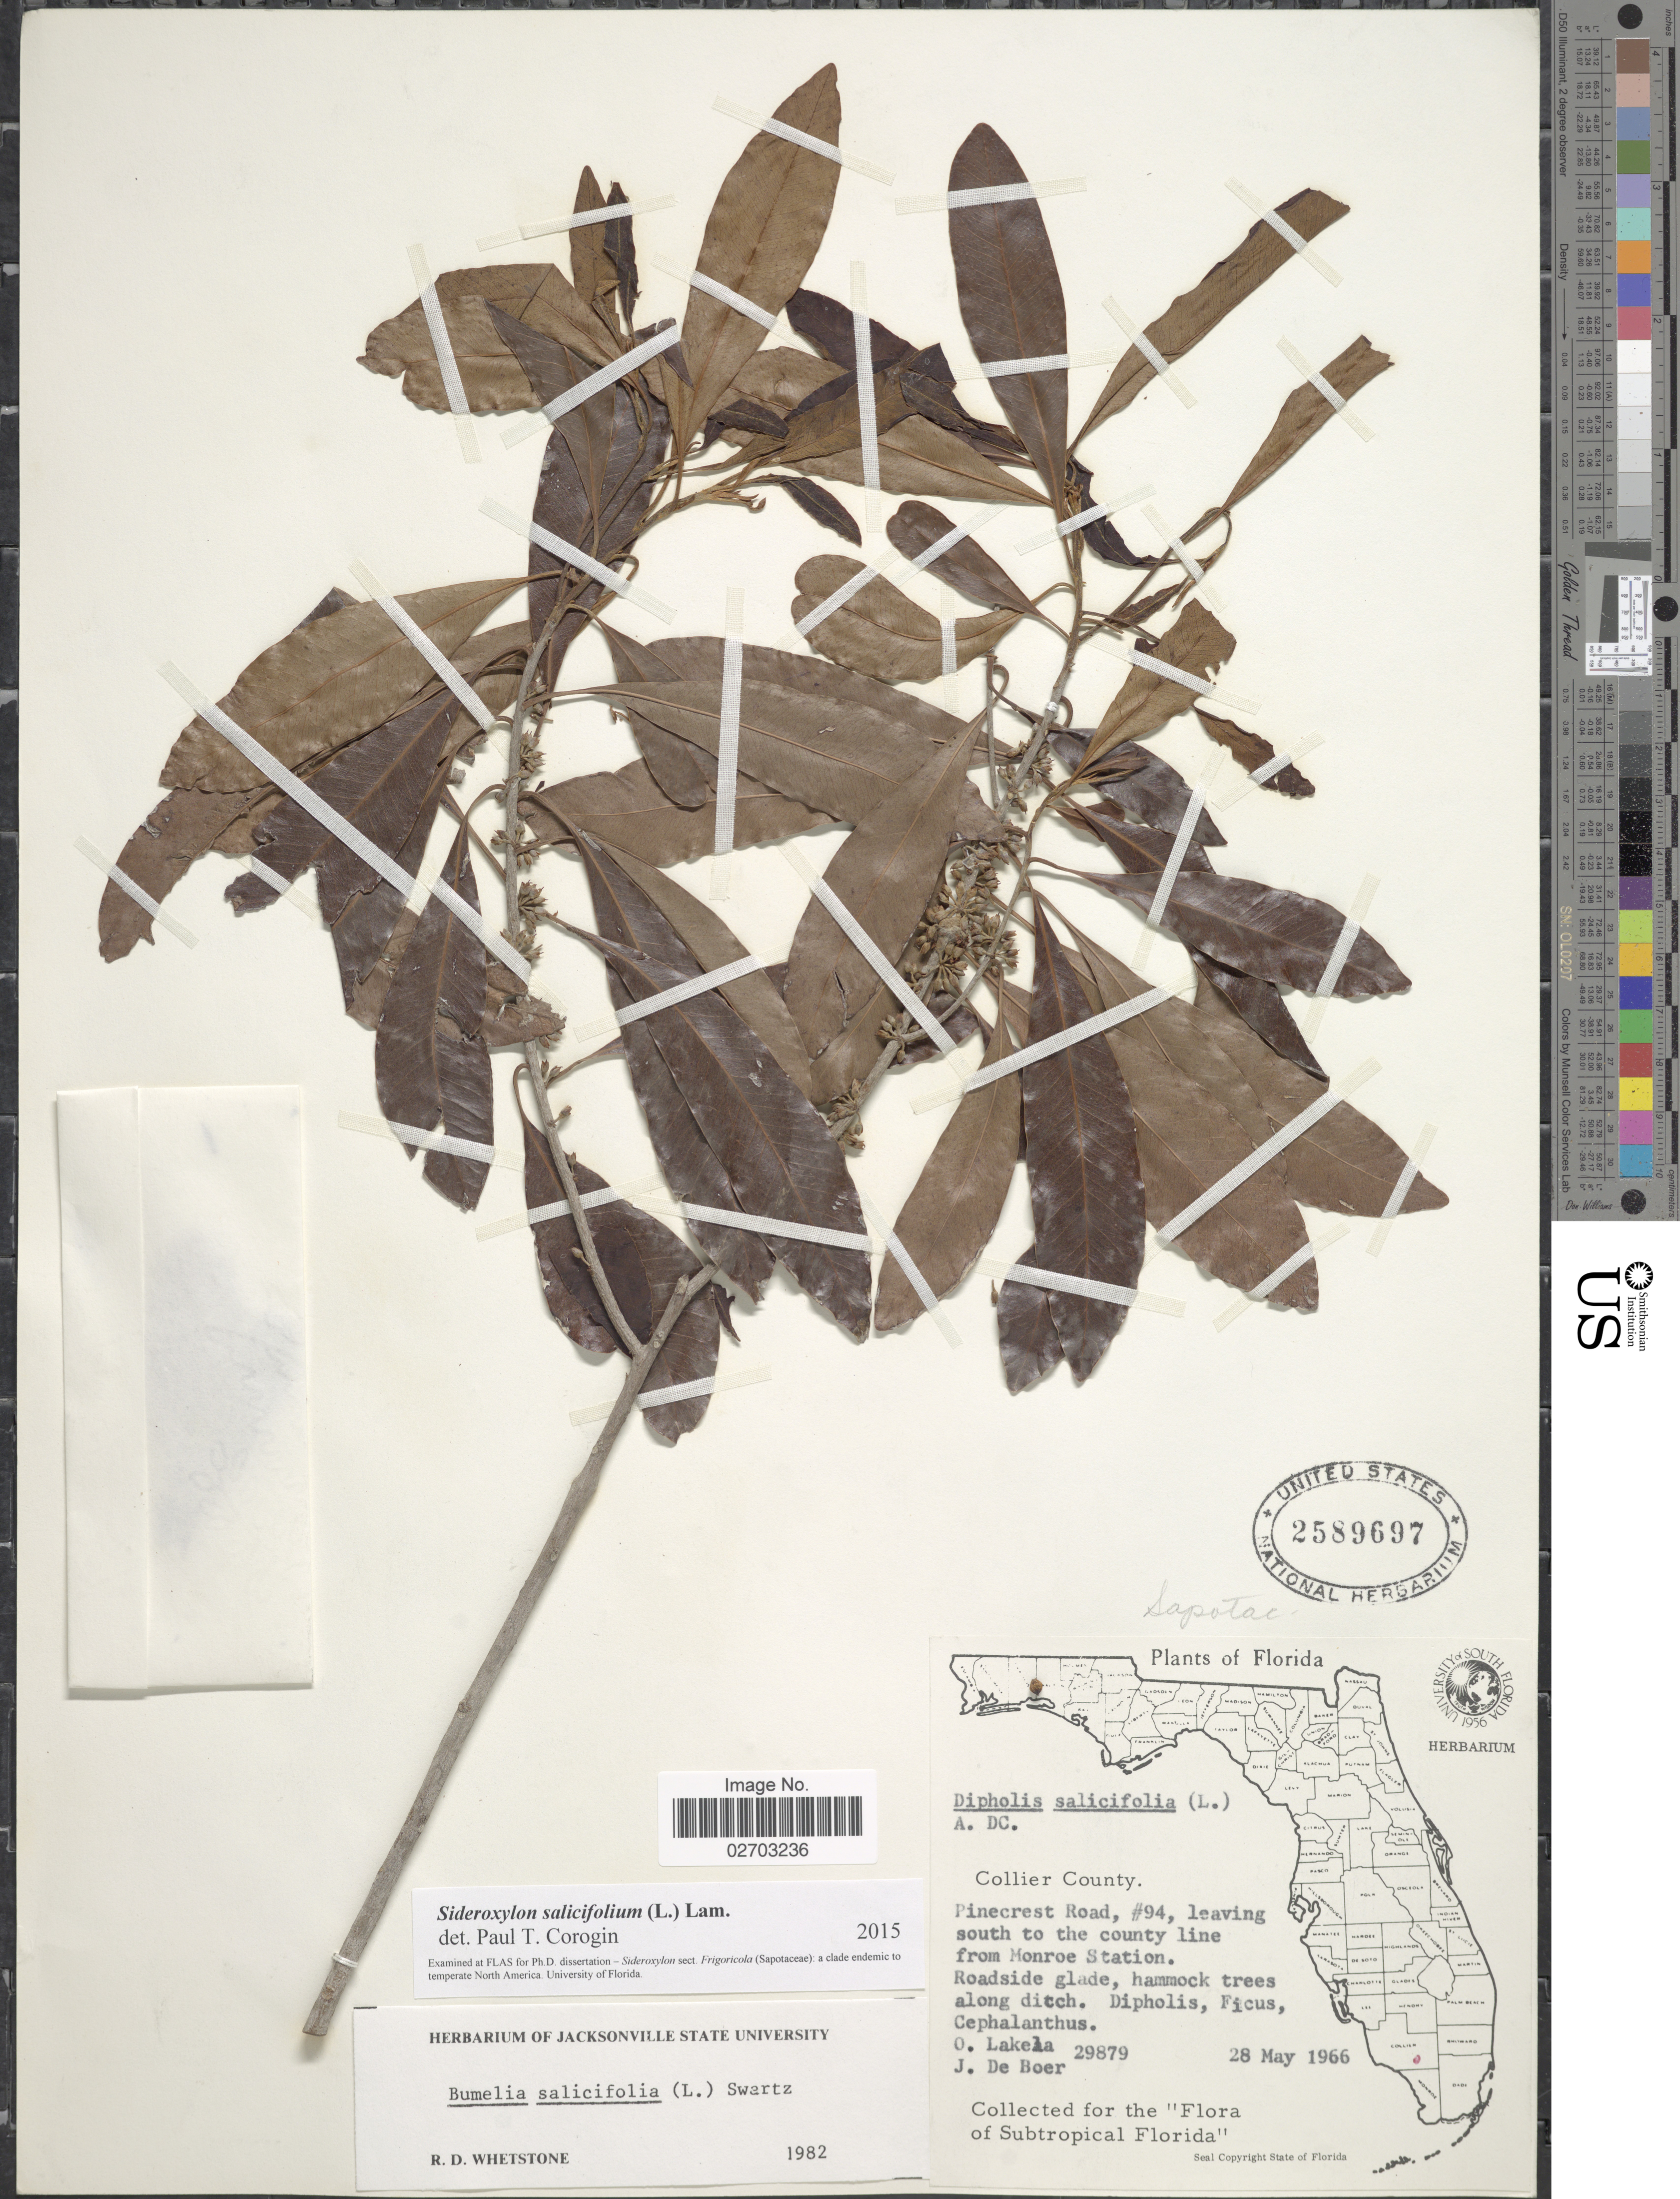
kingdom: Plantae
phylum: Tracheophyta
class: Magnoliopsida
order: Ericales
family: Sapotaceae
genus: Sideroxylon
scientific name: Sideroxylon salicifolium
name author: (L.) Lam.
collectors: O. Lakela & J. de Boer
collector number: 29879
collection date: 1966-05-28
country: United States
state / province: Florida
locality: Collier County, Pinecrest Road #94, leaving south to the country line from Monroe Station, roadside glade, hammock trees, along ditch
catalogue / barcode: US 2589697